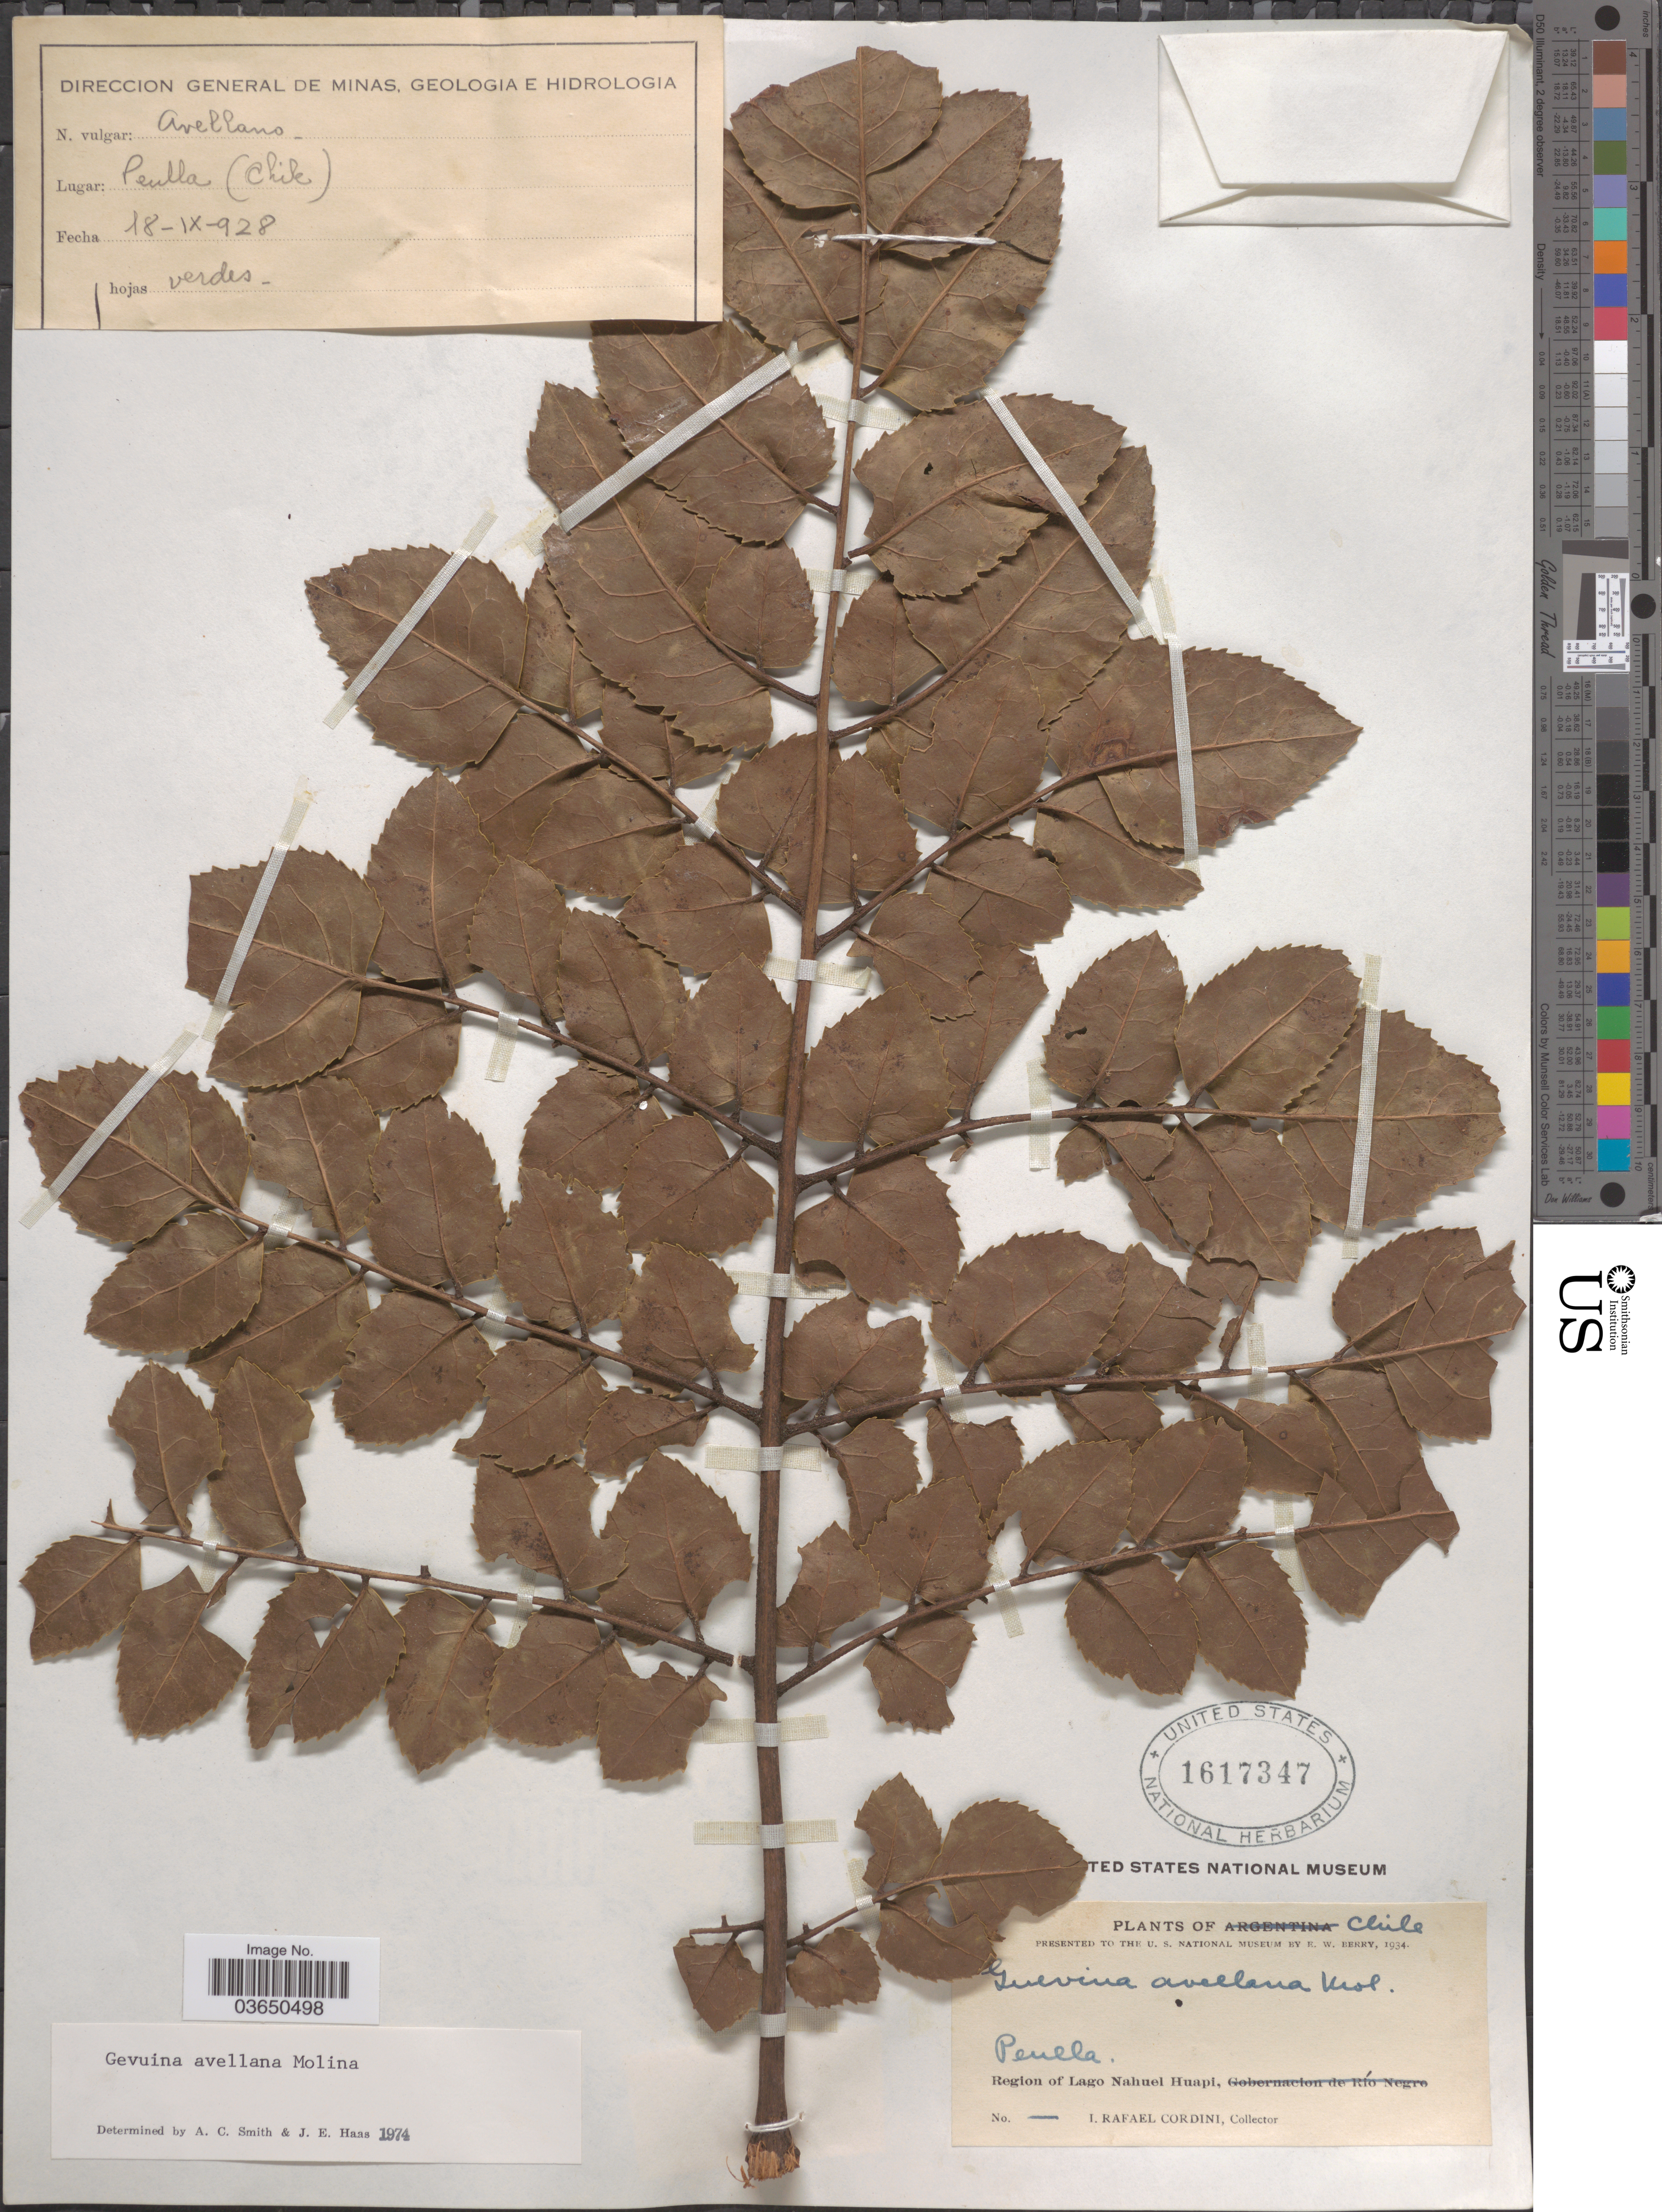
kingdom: Plantae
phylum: Tracheophyta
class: Magnoliopsida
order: Proteales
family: Proteaceae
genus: Gevuina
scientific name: Gevuina avellana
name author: Molina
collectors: I. Cordini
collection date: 1928-09-18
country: Chile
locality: Peulla. Region of Lago Nahuel Huapi.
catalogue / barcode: US 1617347